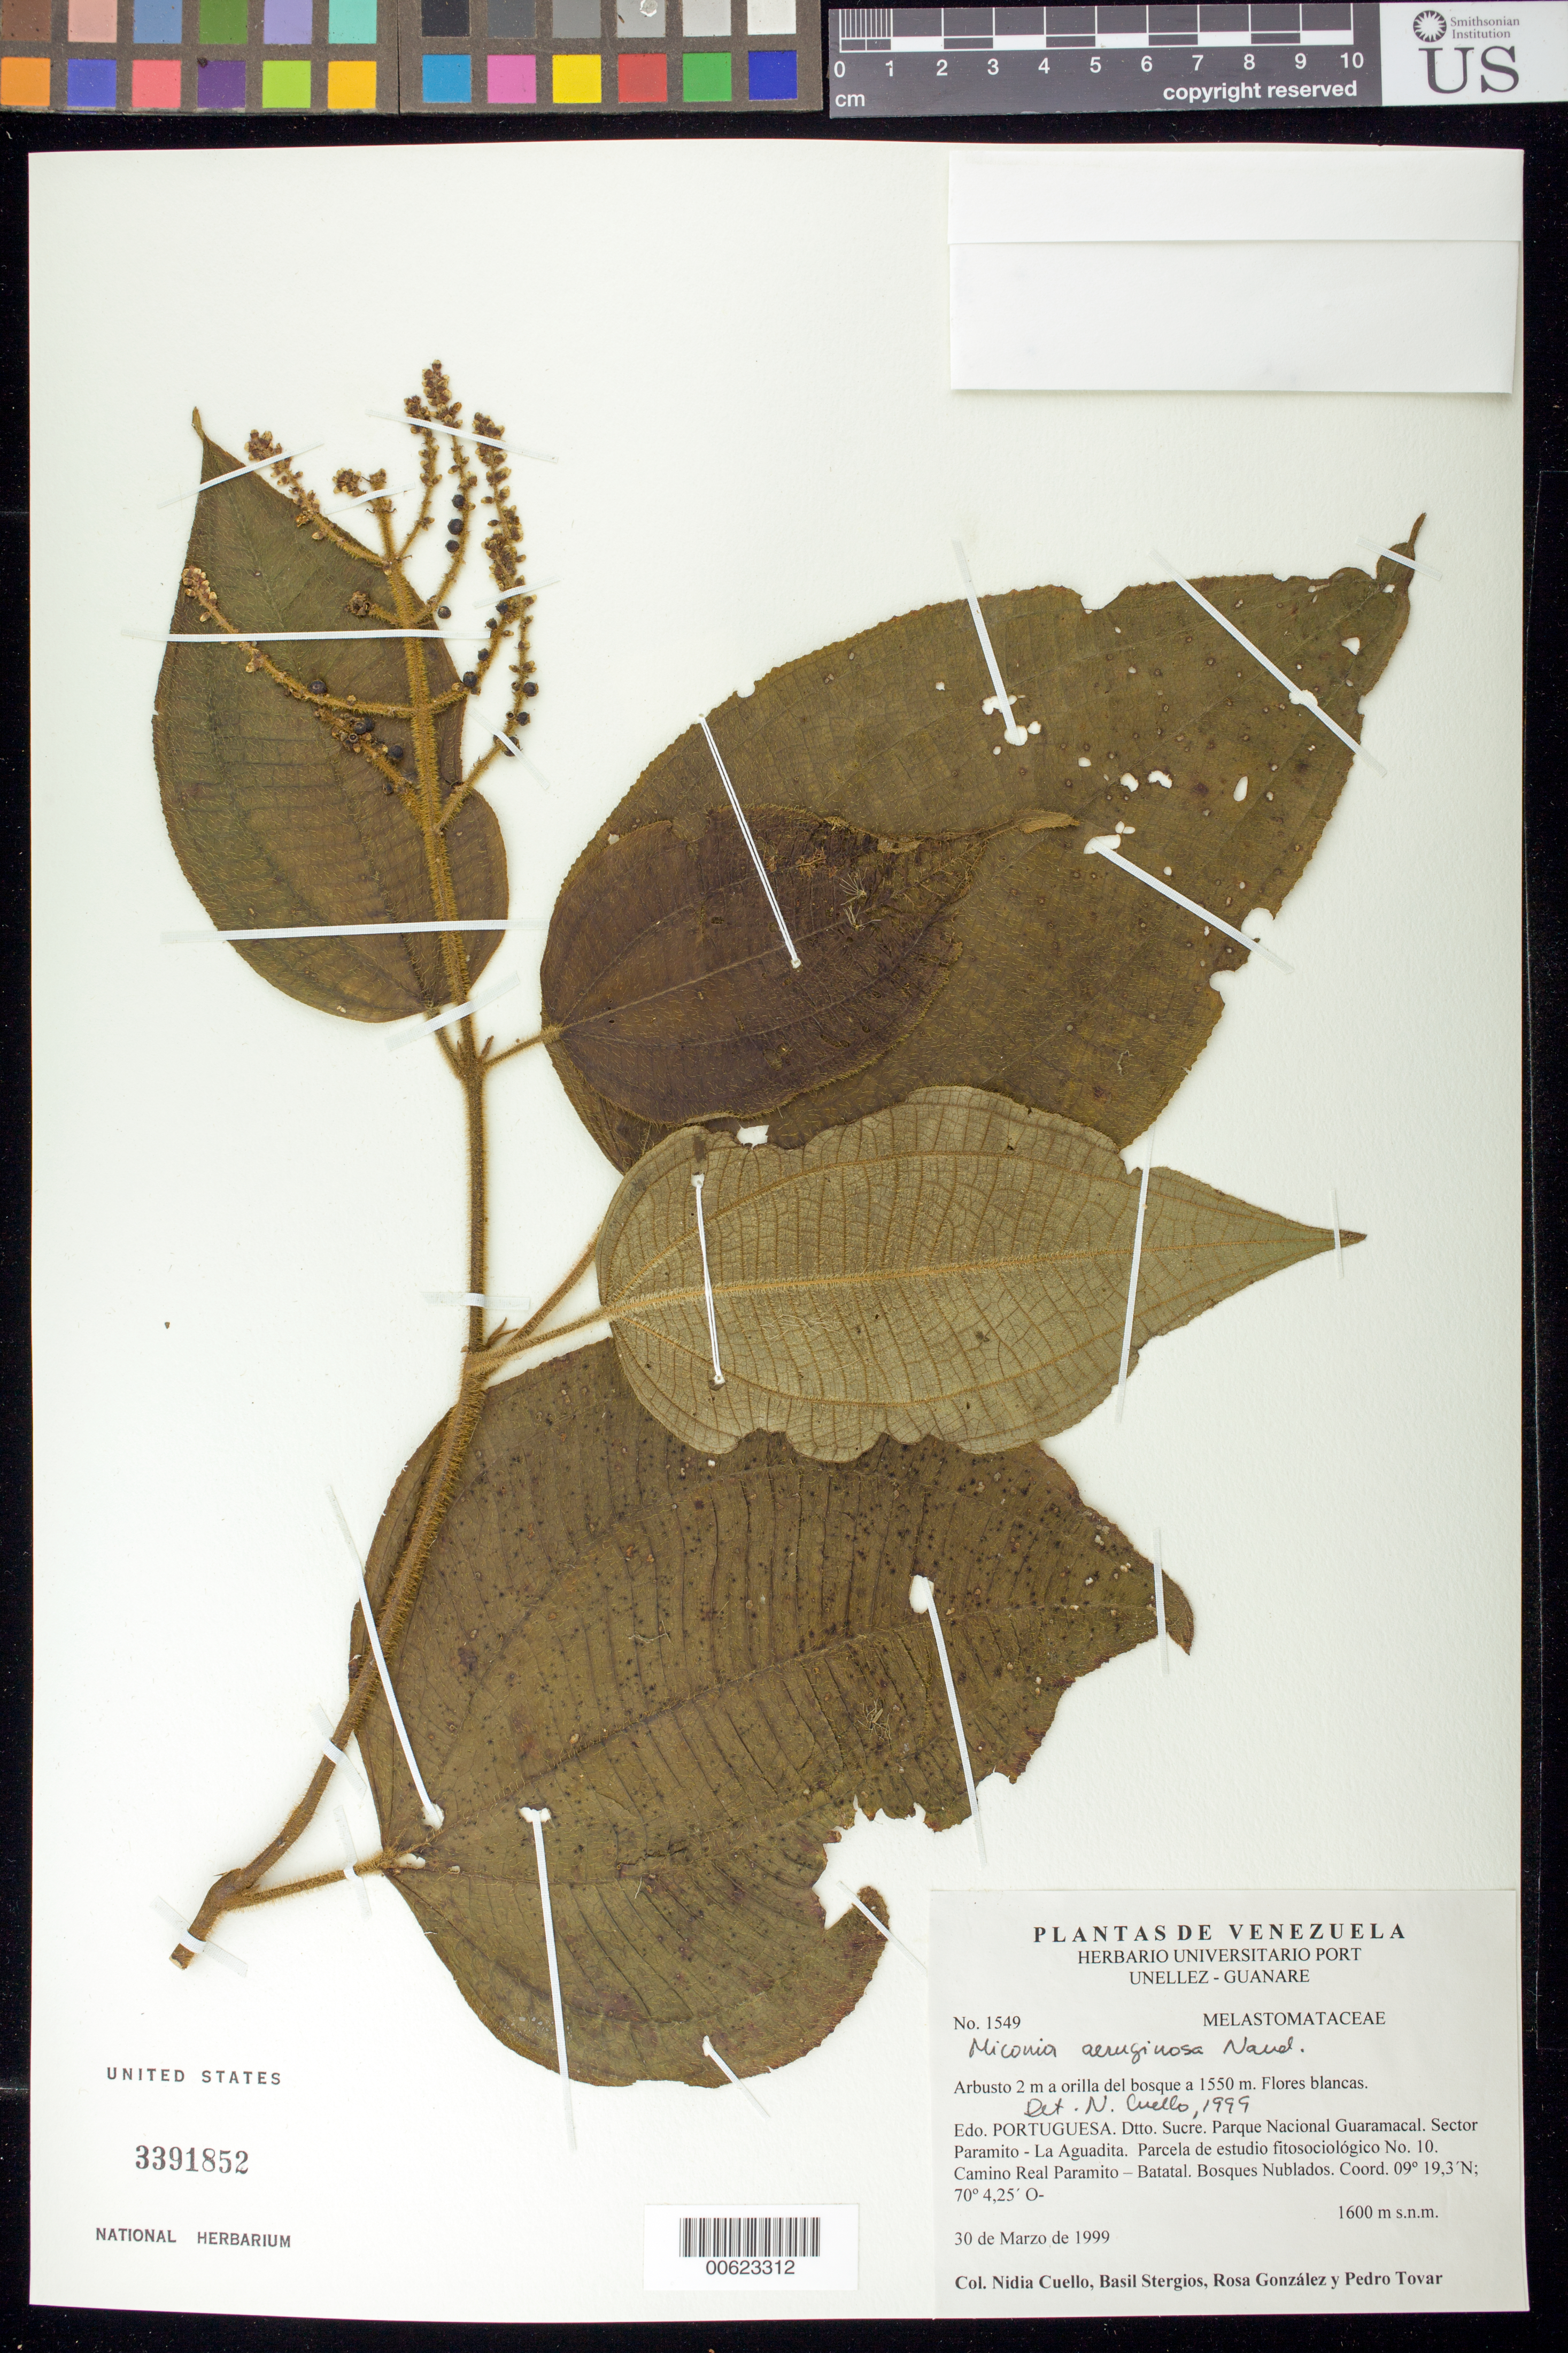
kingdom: Plantae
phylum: Tracheophyta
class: Magnoliopsida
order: Myrtales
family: Melastomataceae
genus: Miconia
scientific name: Miconia aeruginosa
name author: Naudin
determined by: Cuello, Nidia L.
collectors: N. L. Cuello, B. G. Stergios, R. González & P. Tovar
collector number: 1549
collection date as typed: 30 Mar 1999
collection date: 1999-03-30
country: Venezuela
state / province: Portuguesa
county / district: Sucre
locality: Parque Nacional Guaramacal. Sector Paramito - La Aguadita. Camino Real Paramito - Batatal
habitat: Bosques nublados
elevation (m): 1600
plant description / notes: PORT, US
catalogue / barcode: US 3391852